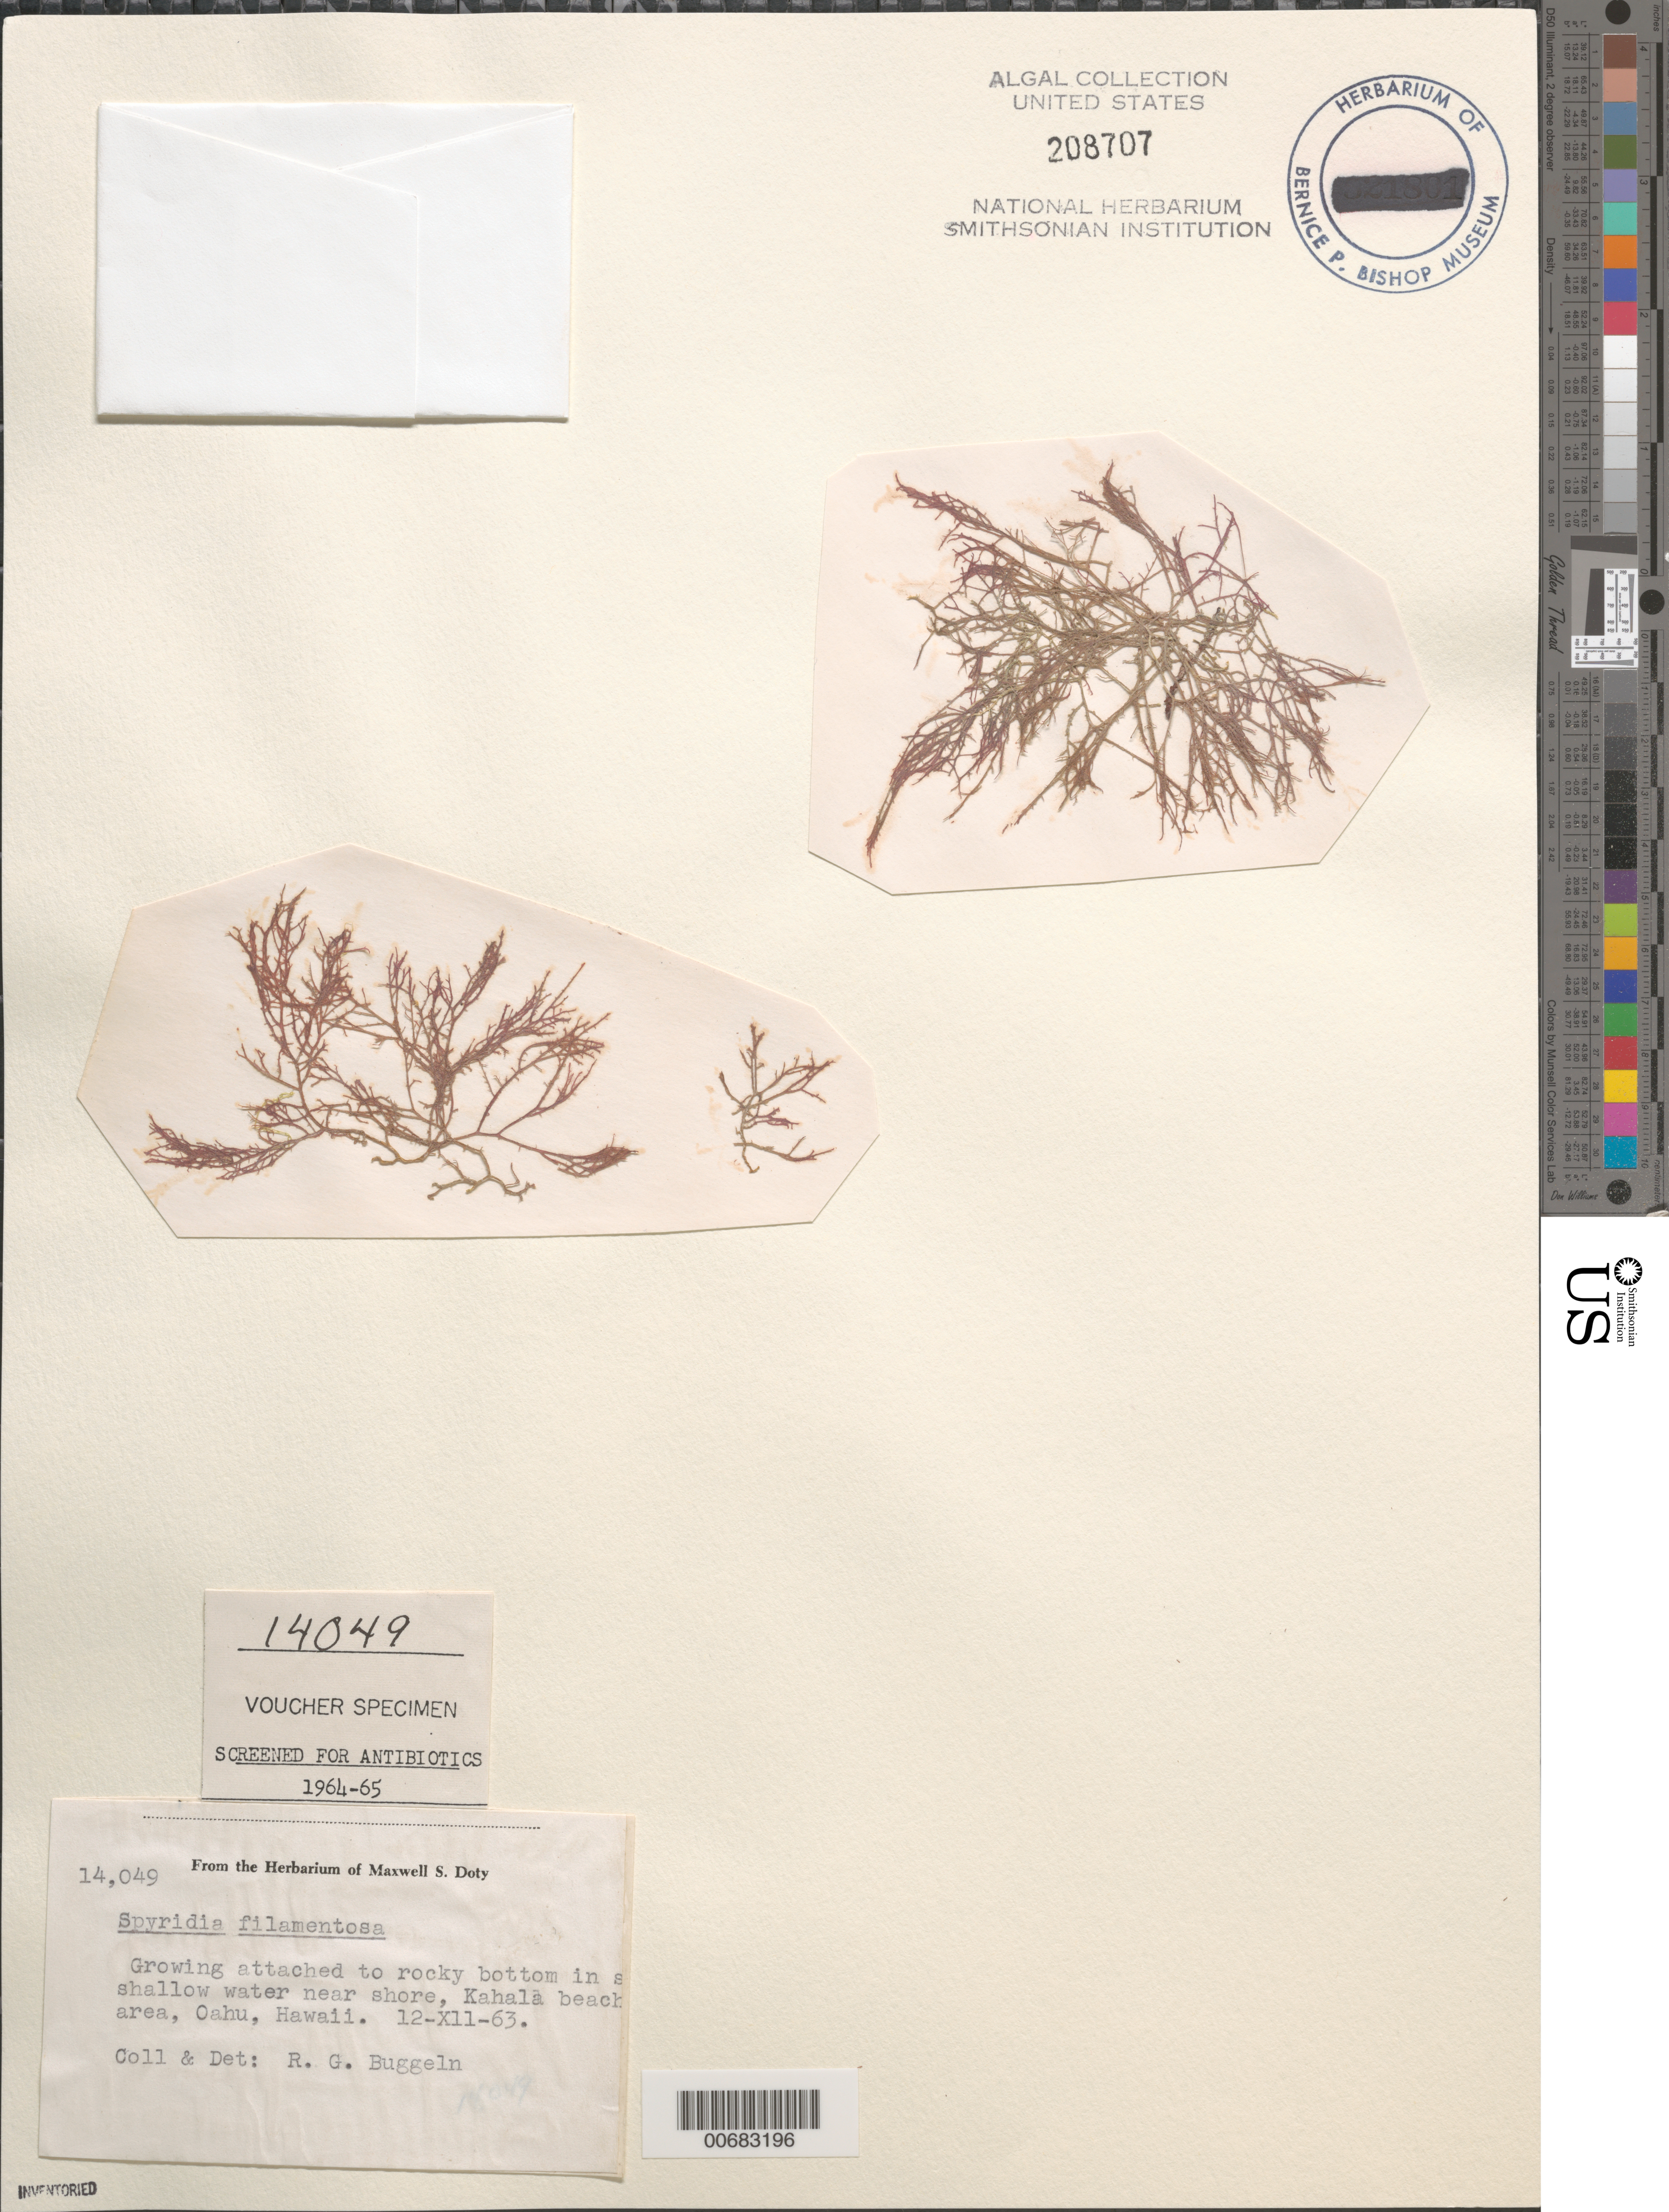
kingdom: Plantae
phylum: Rhodophyta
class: Florideophyceae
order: Ceramiales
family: Spyridiaceae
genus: Spyridia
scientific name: Spyridia filamentosa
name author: (Wulfen) Harv.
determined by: Bugglen, R.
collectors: R. Buggeln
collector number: MSD 14049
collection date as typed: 12 Dec 1963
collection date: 1963-12-12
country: United States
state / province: Hawaii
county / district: Honolulu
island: Oahu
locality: Kahala Beach area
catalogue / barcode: US 208707